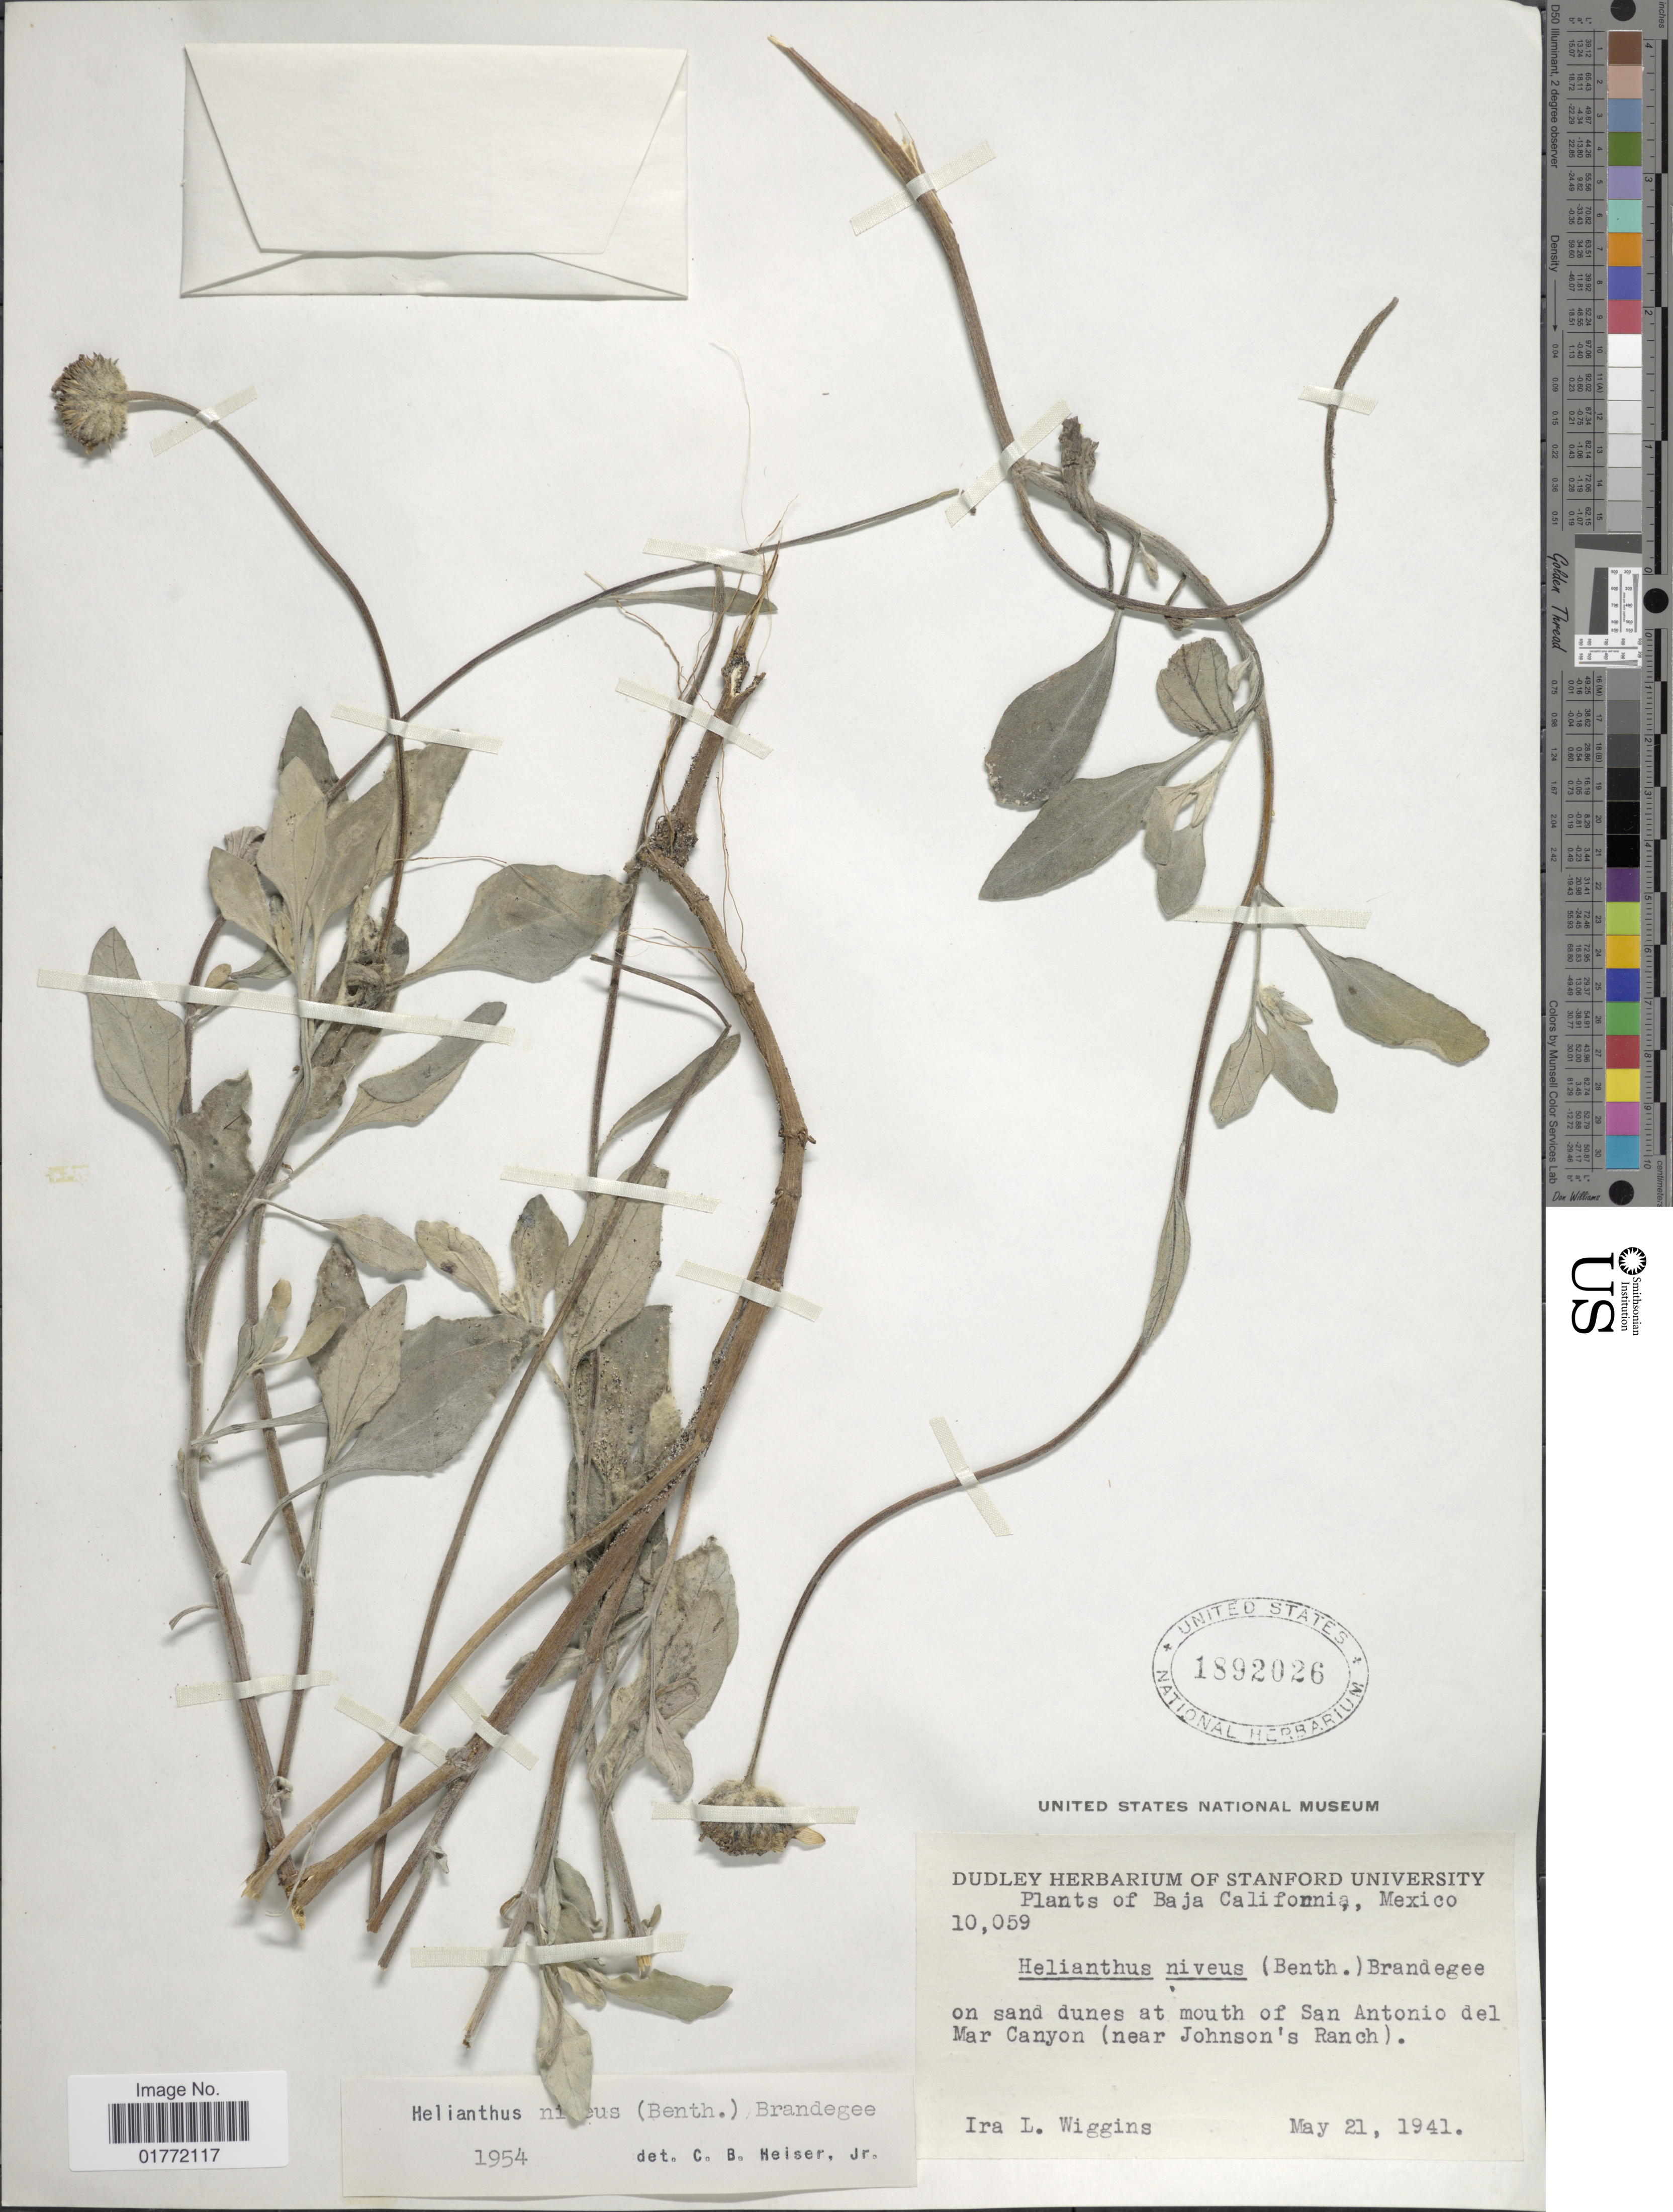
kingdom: Plantae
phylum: Tracheophyta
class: Magnoliopsida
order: Asterales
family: Asteraceae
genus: Helianthus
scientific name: Helianthus niveus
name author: (Benth.) Brandegee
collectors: I. L. Wiggins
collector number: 10059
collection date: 1941-05-21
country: Mexico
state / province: Baja California Sur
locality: On sand dunes at mouth of San Antonio del Mar Canyon (near Johnson's Ranch)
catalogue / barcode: US 1892026